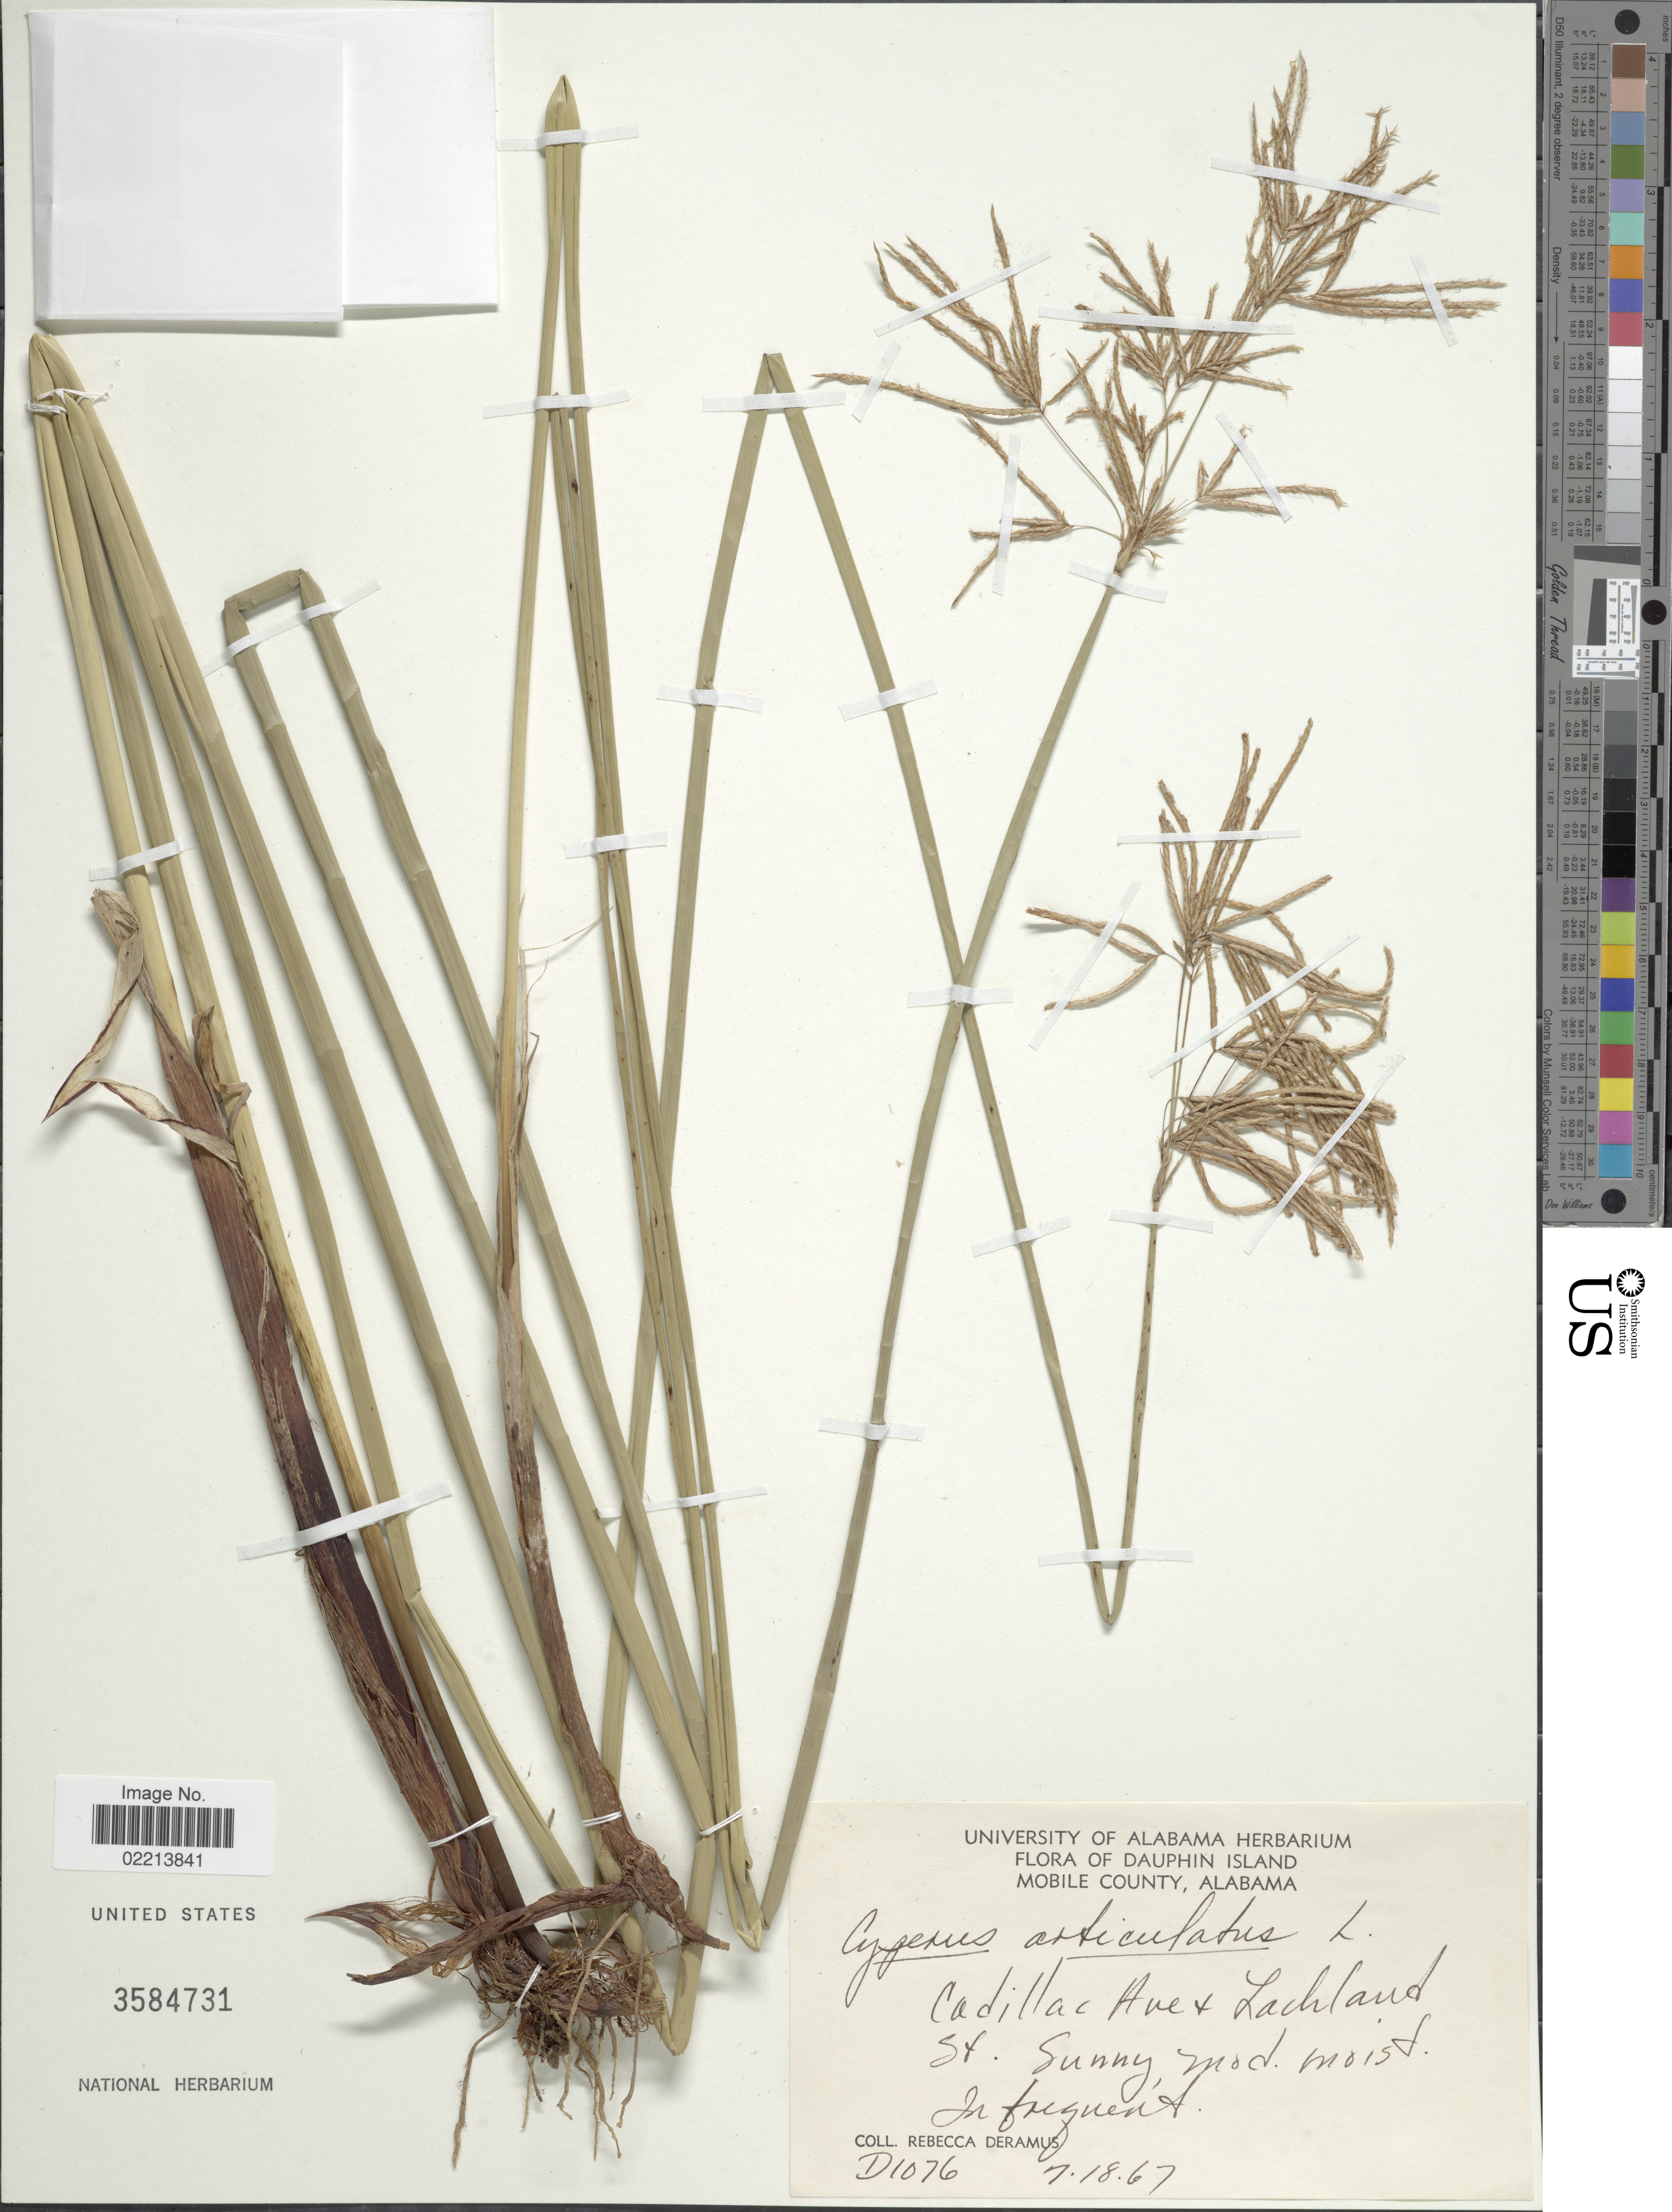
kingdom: Plantae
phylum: Tracheophyta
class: Liliopsida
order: Poales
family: Cyperaceae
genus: Cyperus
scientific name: Cyperus articulatus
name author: L.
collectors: R. Deramus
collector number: D1076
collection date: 1967-07-18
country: United States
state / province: Alabama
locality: Dauphin Island. Mobile County. Cadillac Ave + Lachland. St.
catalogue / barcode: US 3584731